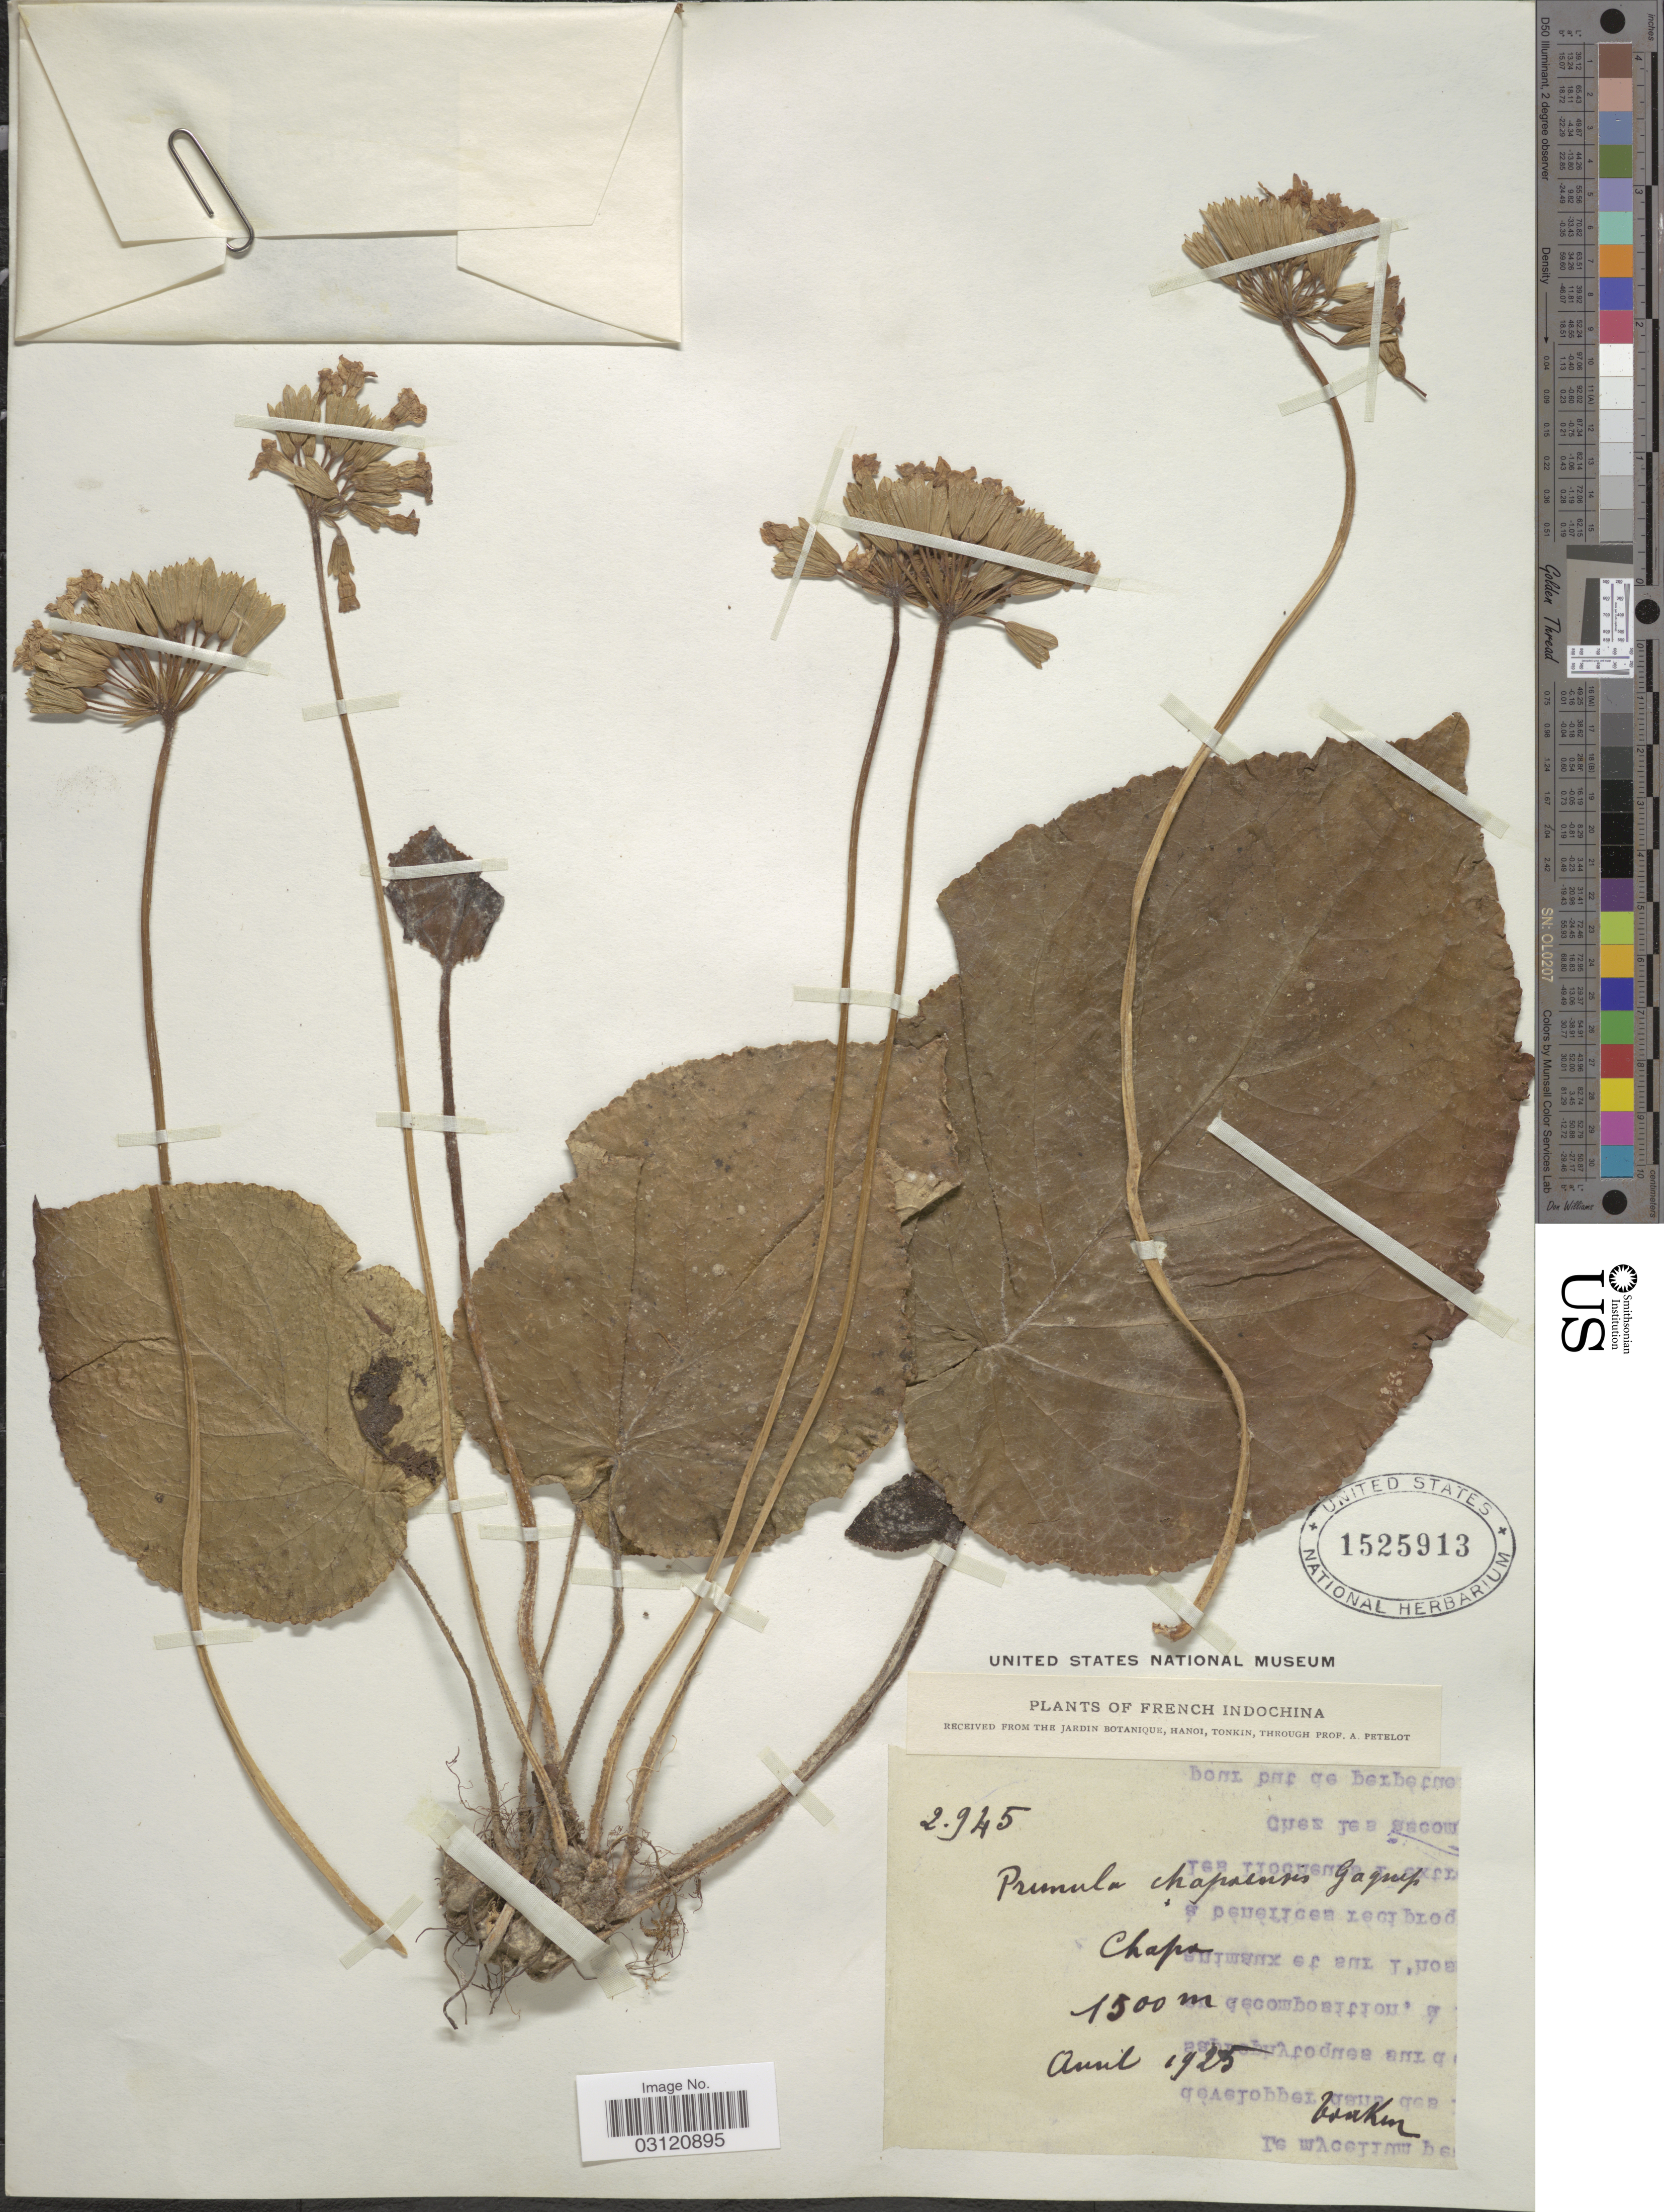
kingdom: Plantae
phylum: Tracheophyta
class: Magnoliopsida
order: Ericales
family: Primulaceae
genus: Primula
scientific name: Primula chapaensis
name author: Gagnep.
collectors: A. Petelot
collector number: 2945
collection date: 1925-04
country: Vietnam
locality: French Indochina. Chapa.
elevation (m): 1500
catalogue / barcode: US 1525913